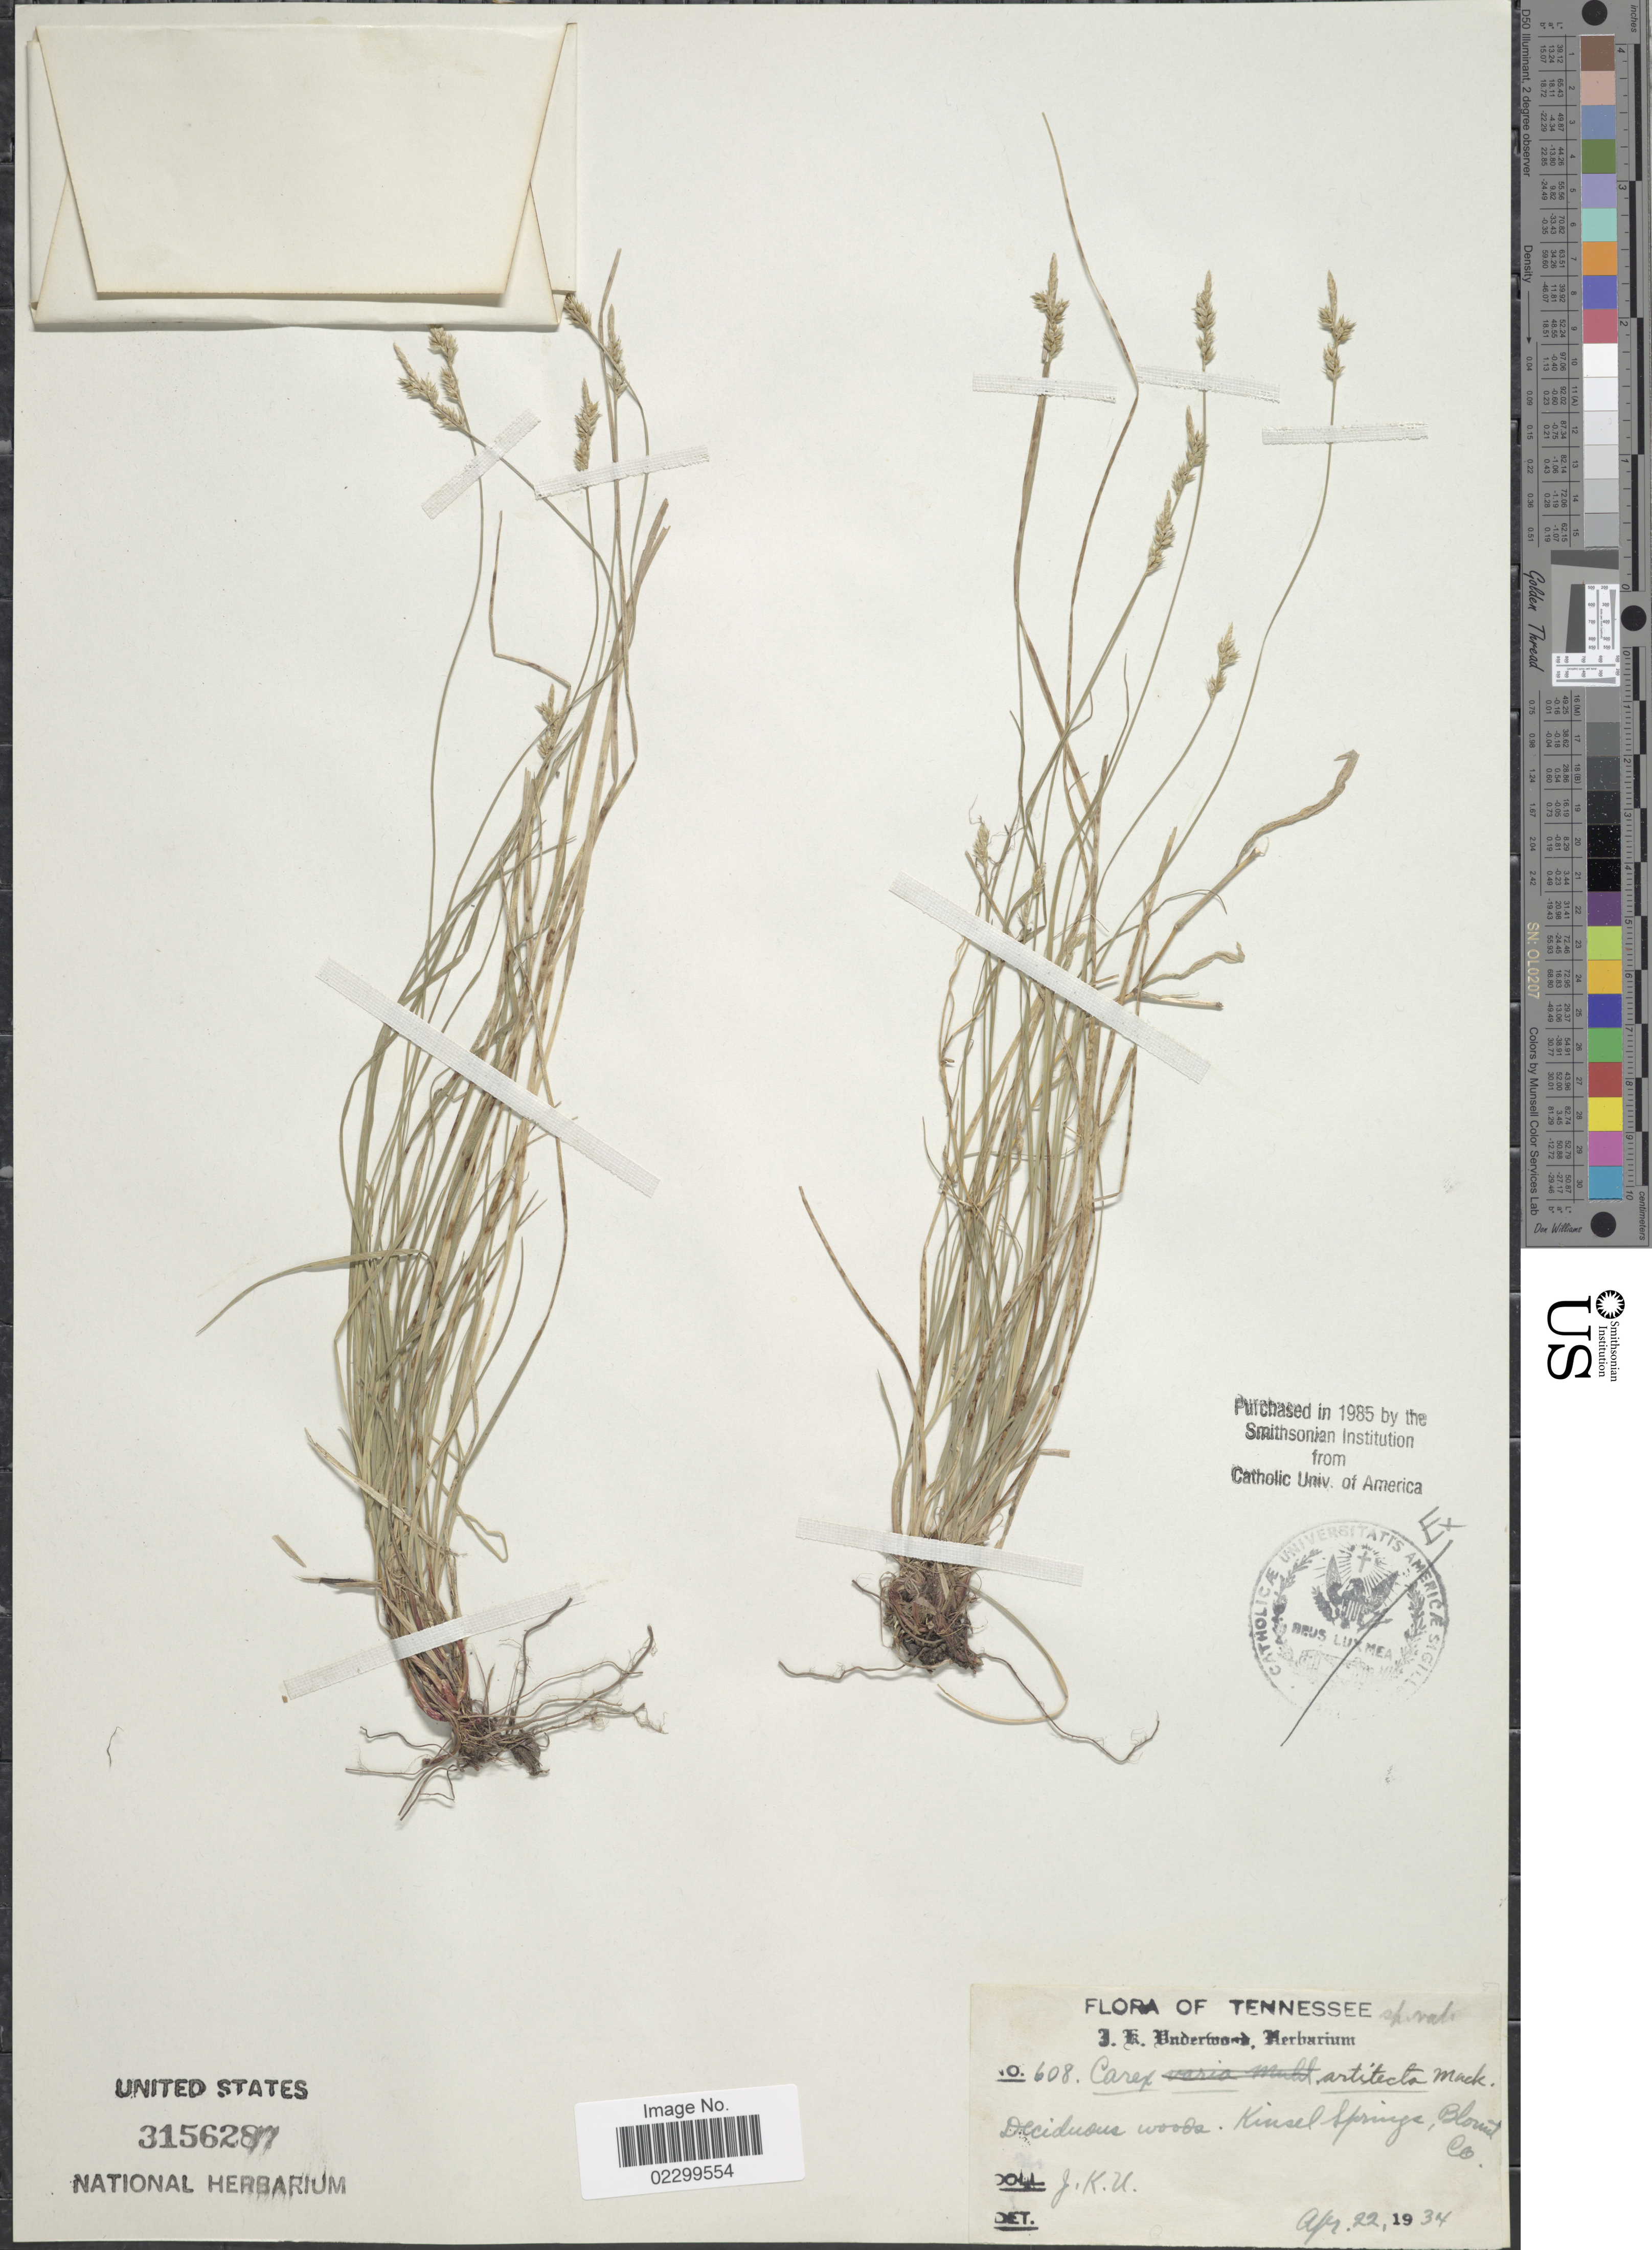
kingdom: Plantae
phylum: Tracheophyta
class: Liliopsida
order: Poales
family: Cyperaceae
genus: Carex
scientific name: Carex albicans var. albicans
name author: Willd. ex Spreng.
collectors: J. K. Underwood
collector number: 608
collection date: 1934-04-22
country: United States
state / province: Tennessee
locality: Kinsel Springs, Blount Co.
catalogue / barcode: US 3156287